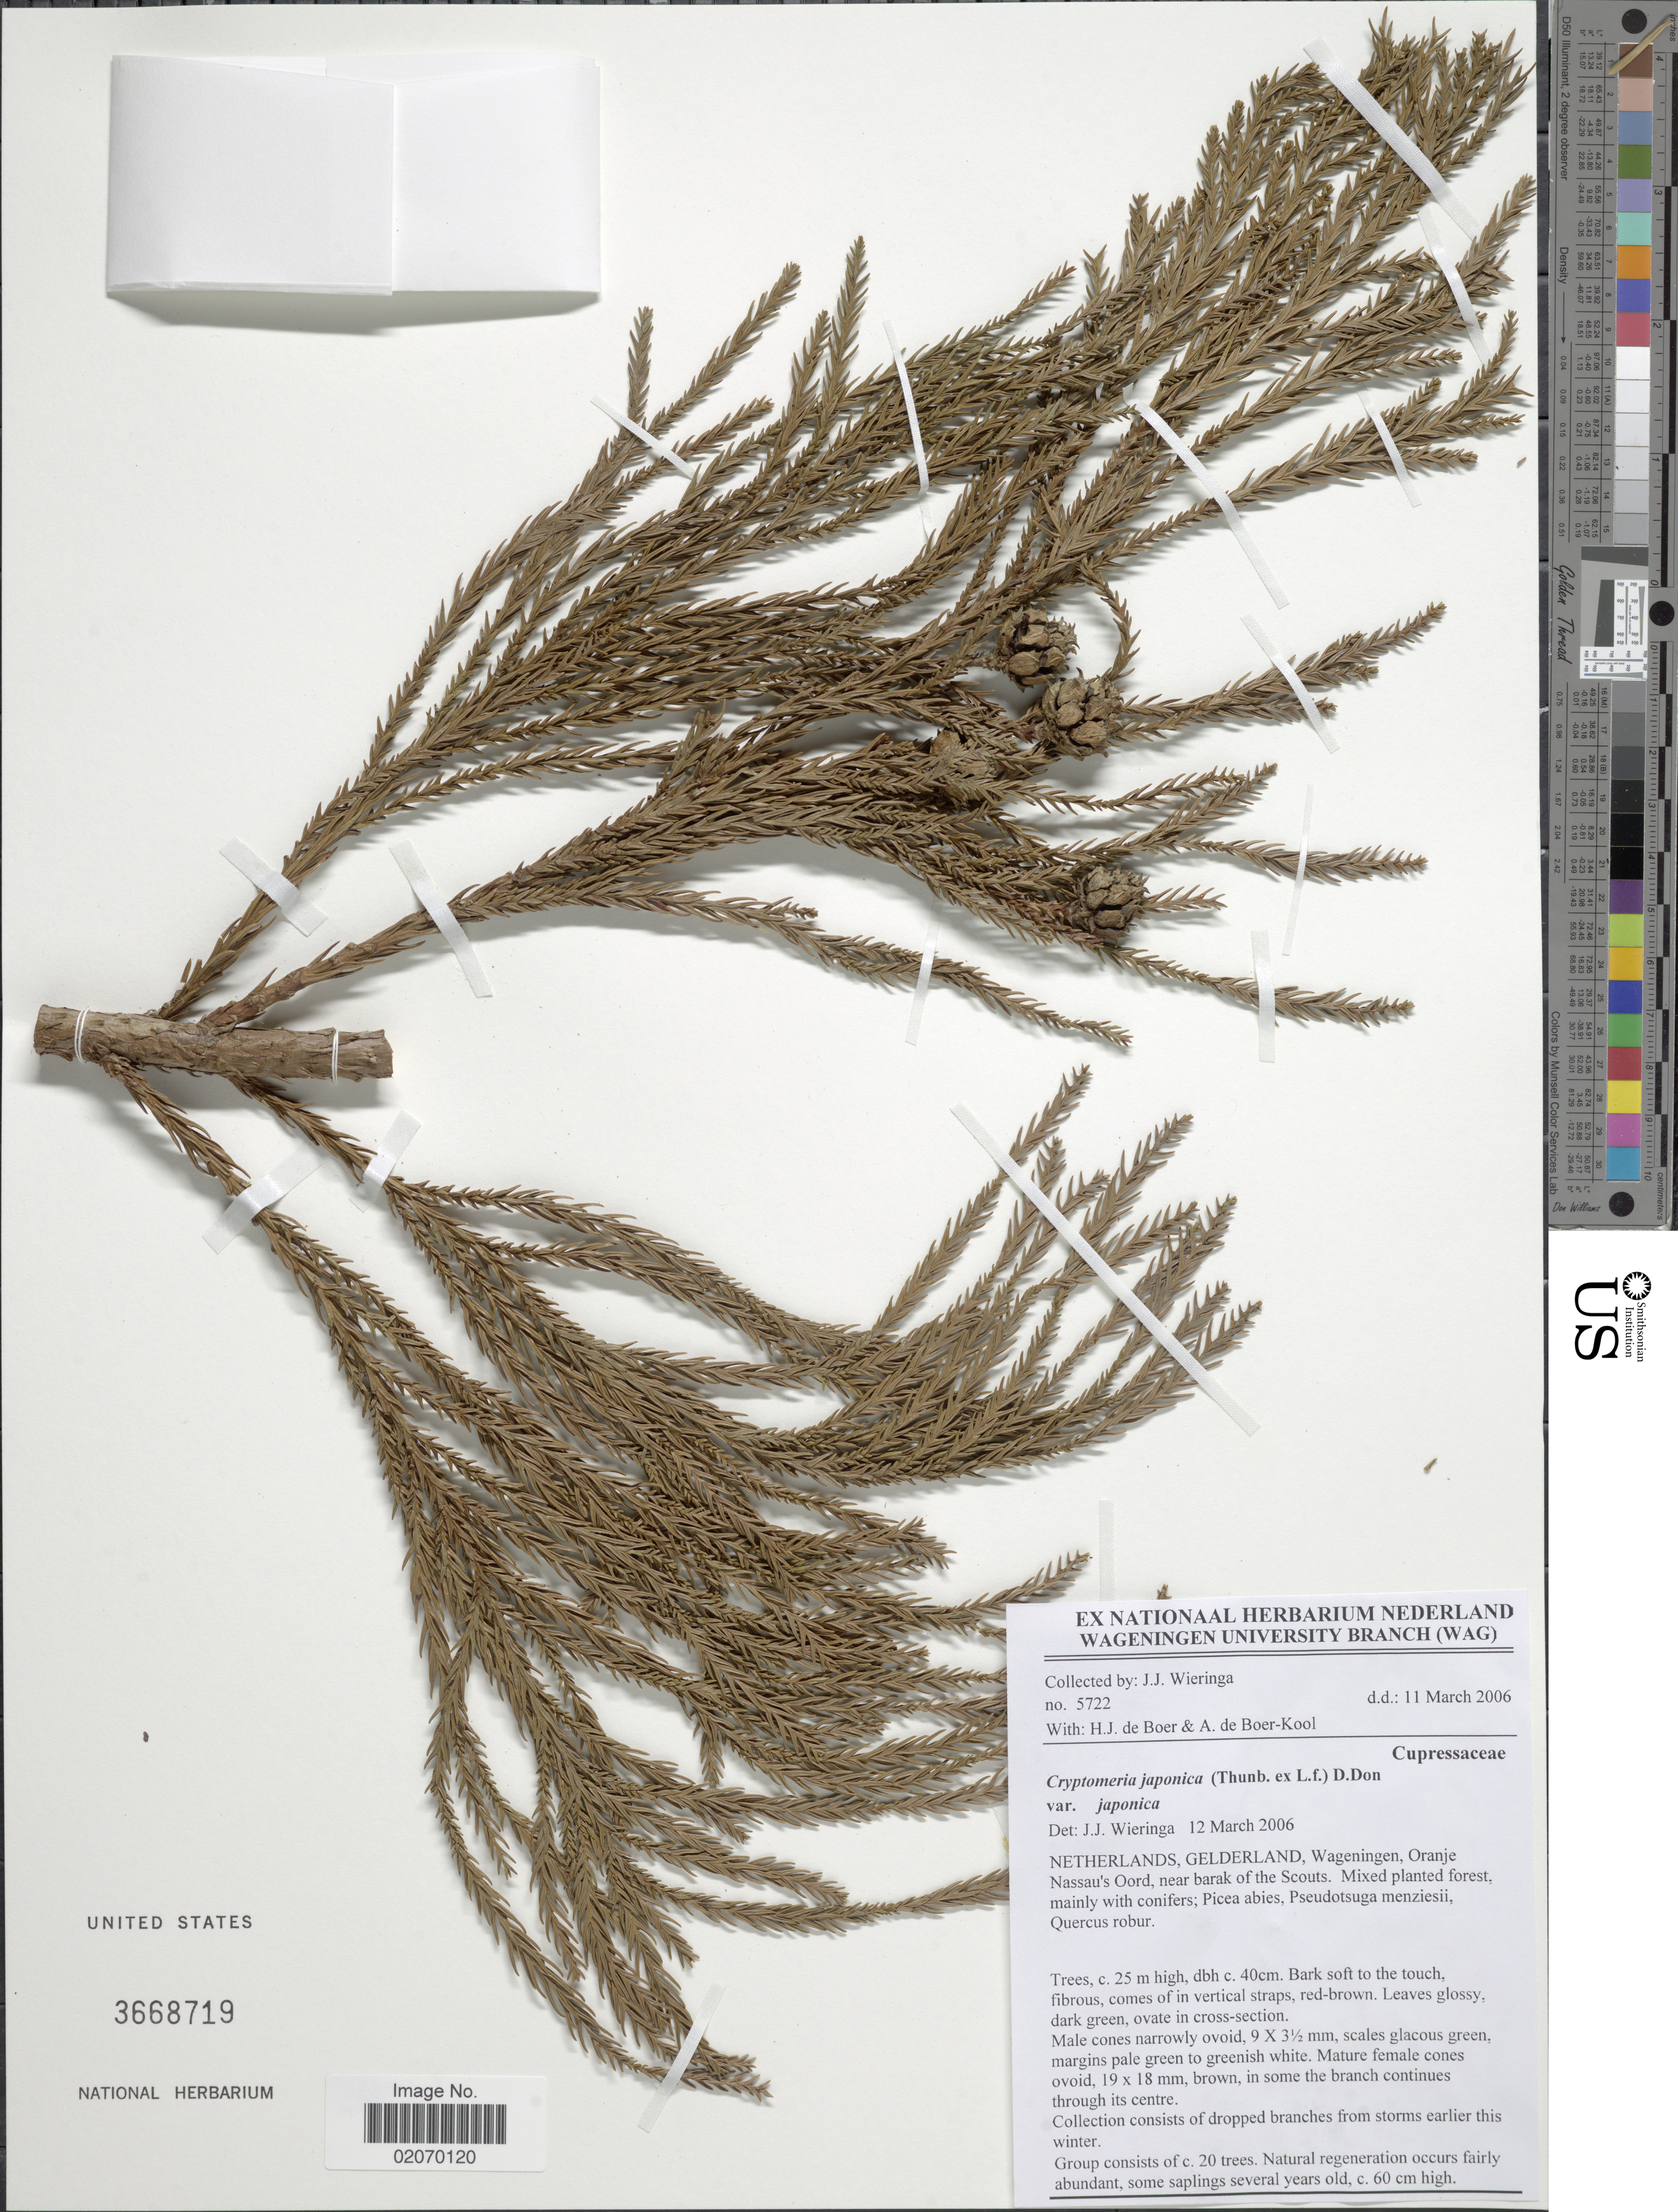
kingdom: Plantae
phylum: Tracheophyta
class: Pinopsida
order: Pinales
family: Cupressaceae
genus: Cryptomeria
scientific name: Cryptomeria japonica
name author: (Thunb. ex L. f.) D. Don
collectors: J. Wieringa, H. de Boer & A. de Boer-Kool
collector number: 5722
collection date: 2006-03-11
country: Netherlands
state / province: Gelderland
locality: Wageningen, Oranje Nassau's Oord, near barak of the Scouts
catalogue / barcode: US 3668719